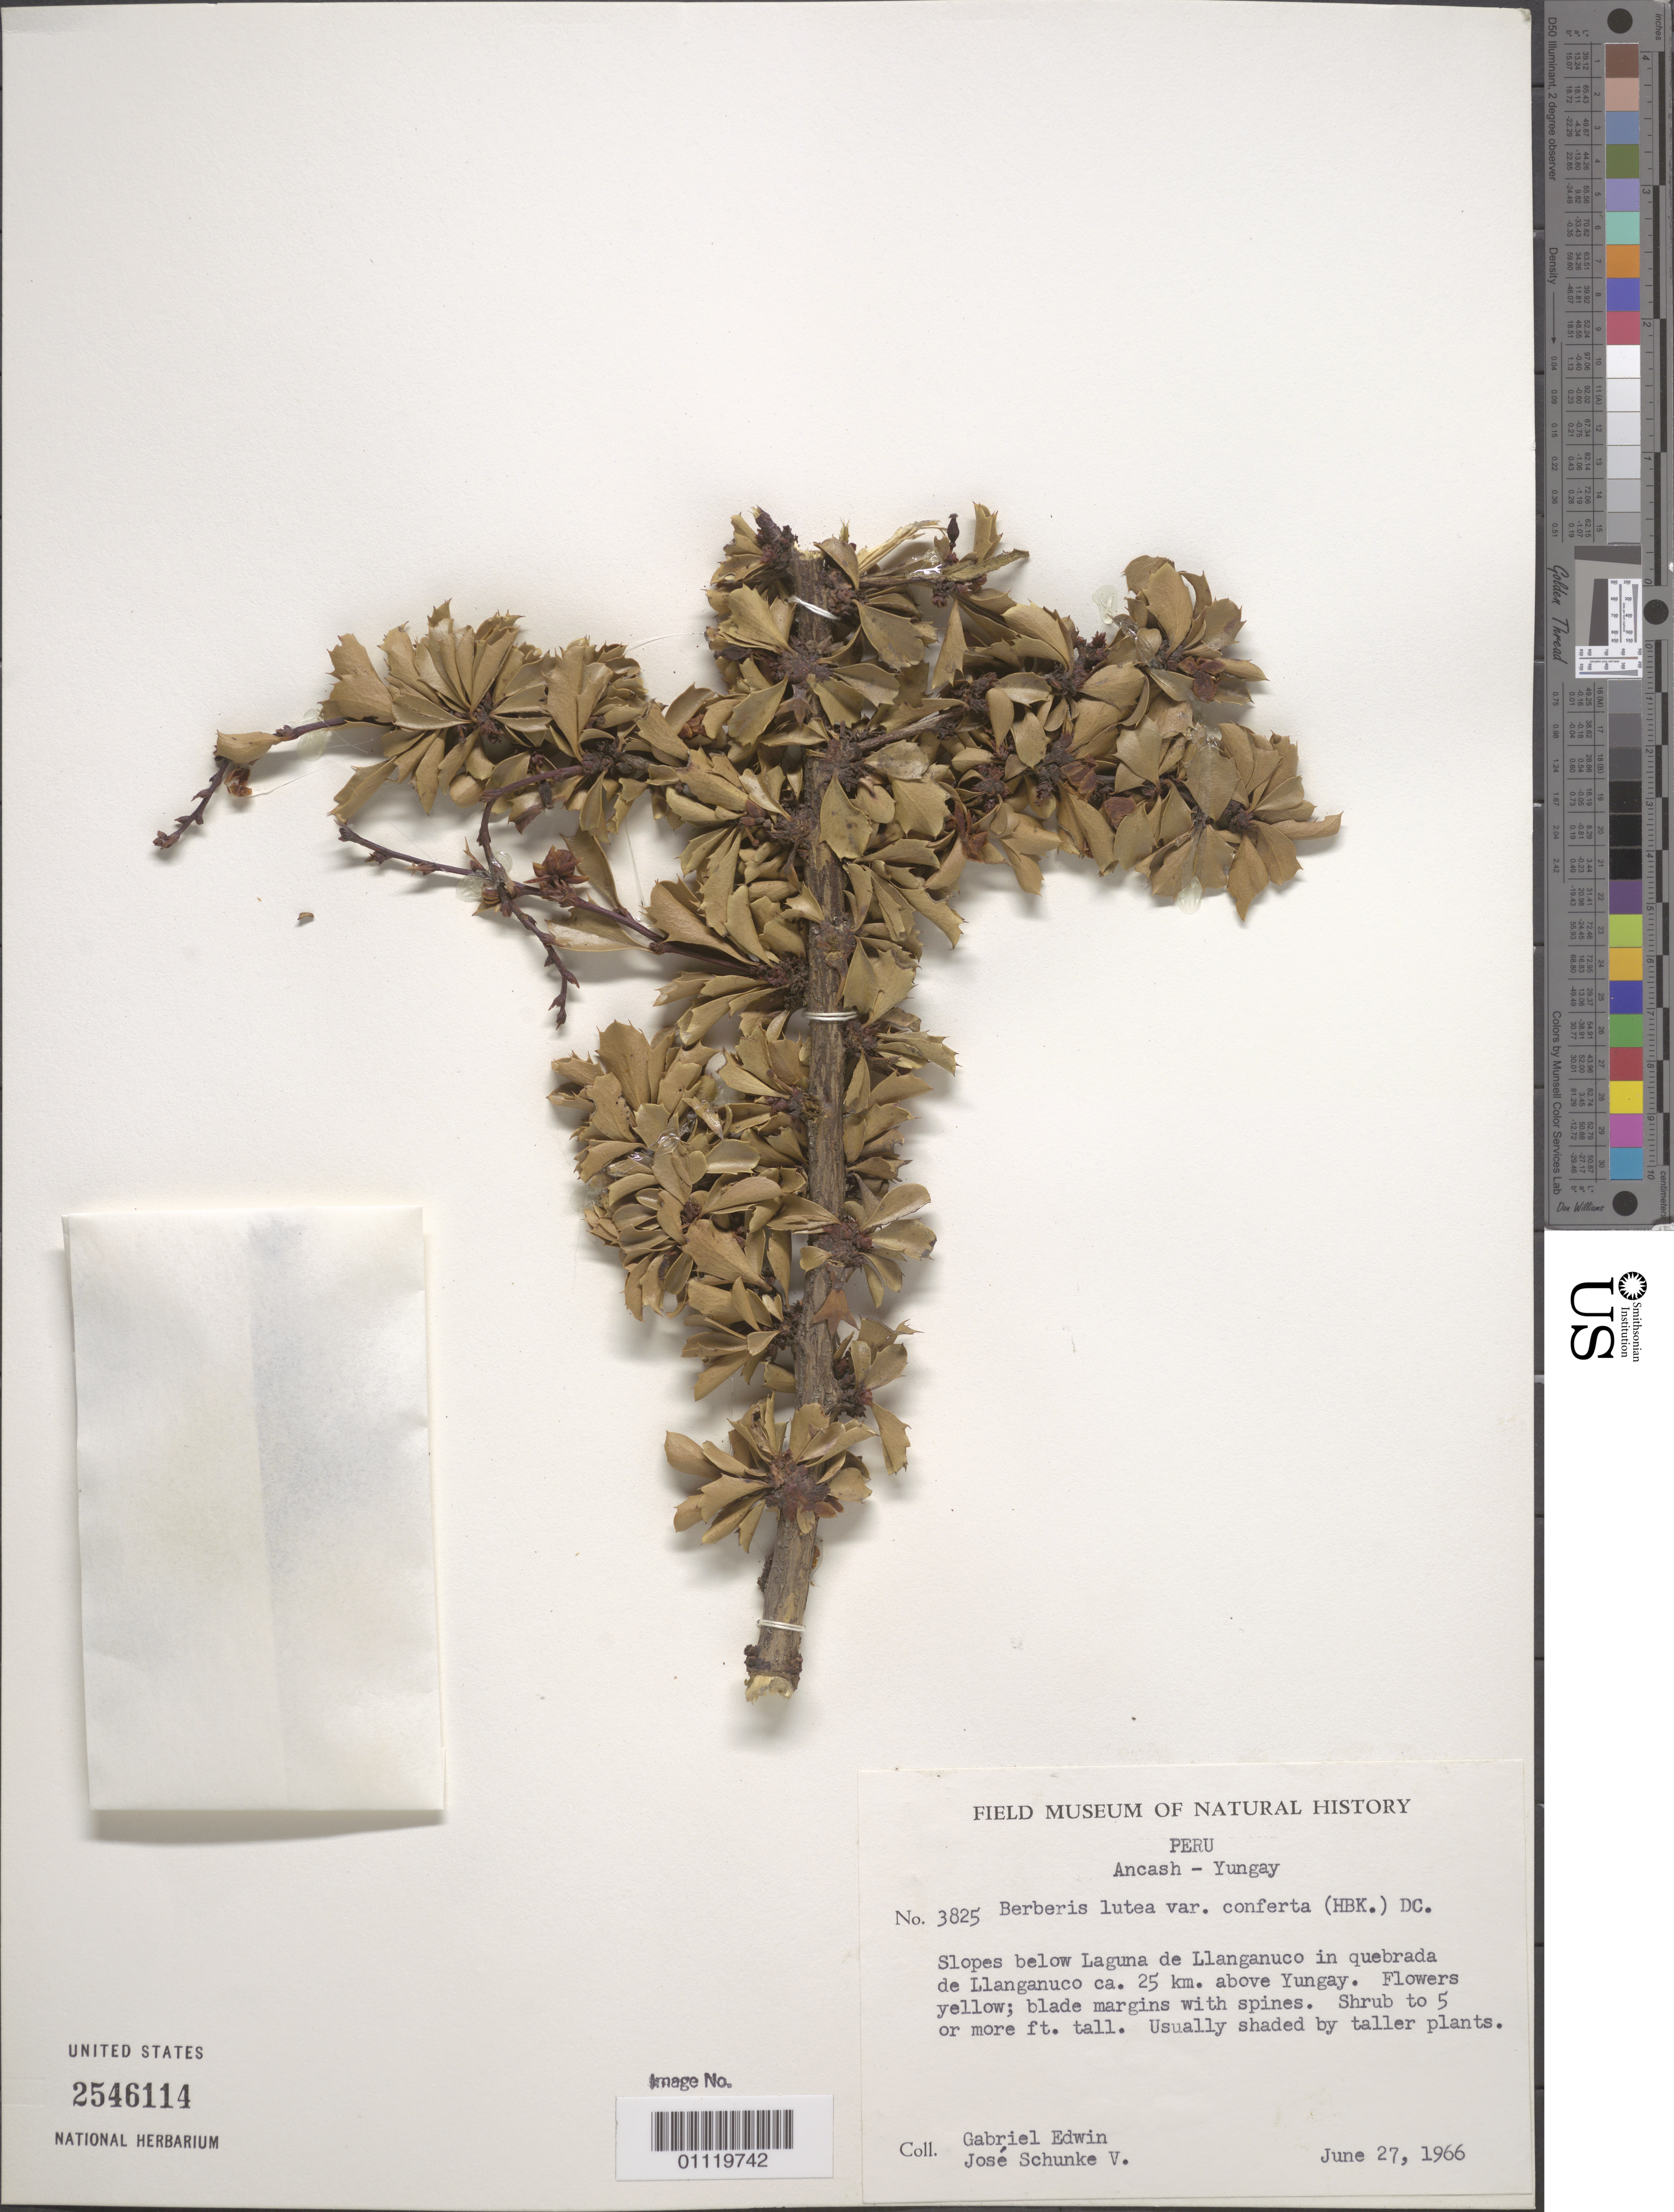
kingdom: Plantae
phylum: Tracheophyta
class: Magnoliopsida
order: Ranunculales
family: Berberidaceae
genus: Berberis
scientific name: Berberis lutea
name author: Ruiz & Pav.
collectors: G. Edwin & J. Schunke Vigo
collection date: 1966-06-27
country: Peru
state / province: Ancash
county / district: Yungay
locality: Slopes below Lagune de Llanganuco in quebrada de Llanganuco circa 25 km above Yungay.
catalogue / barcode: US 2546114